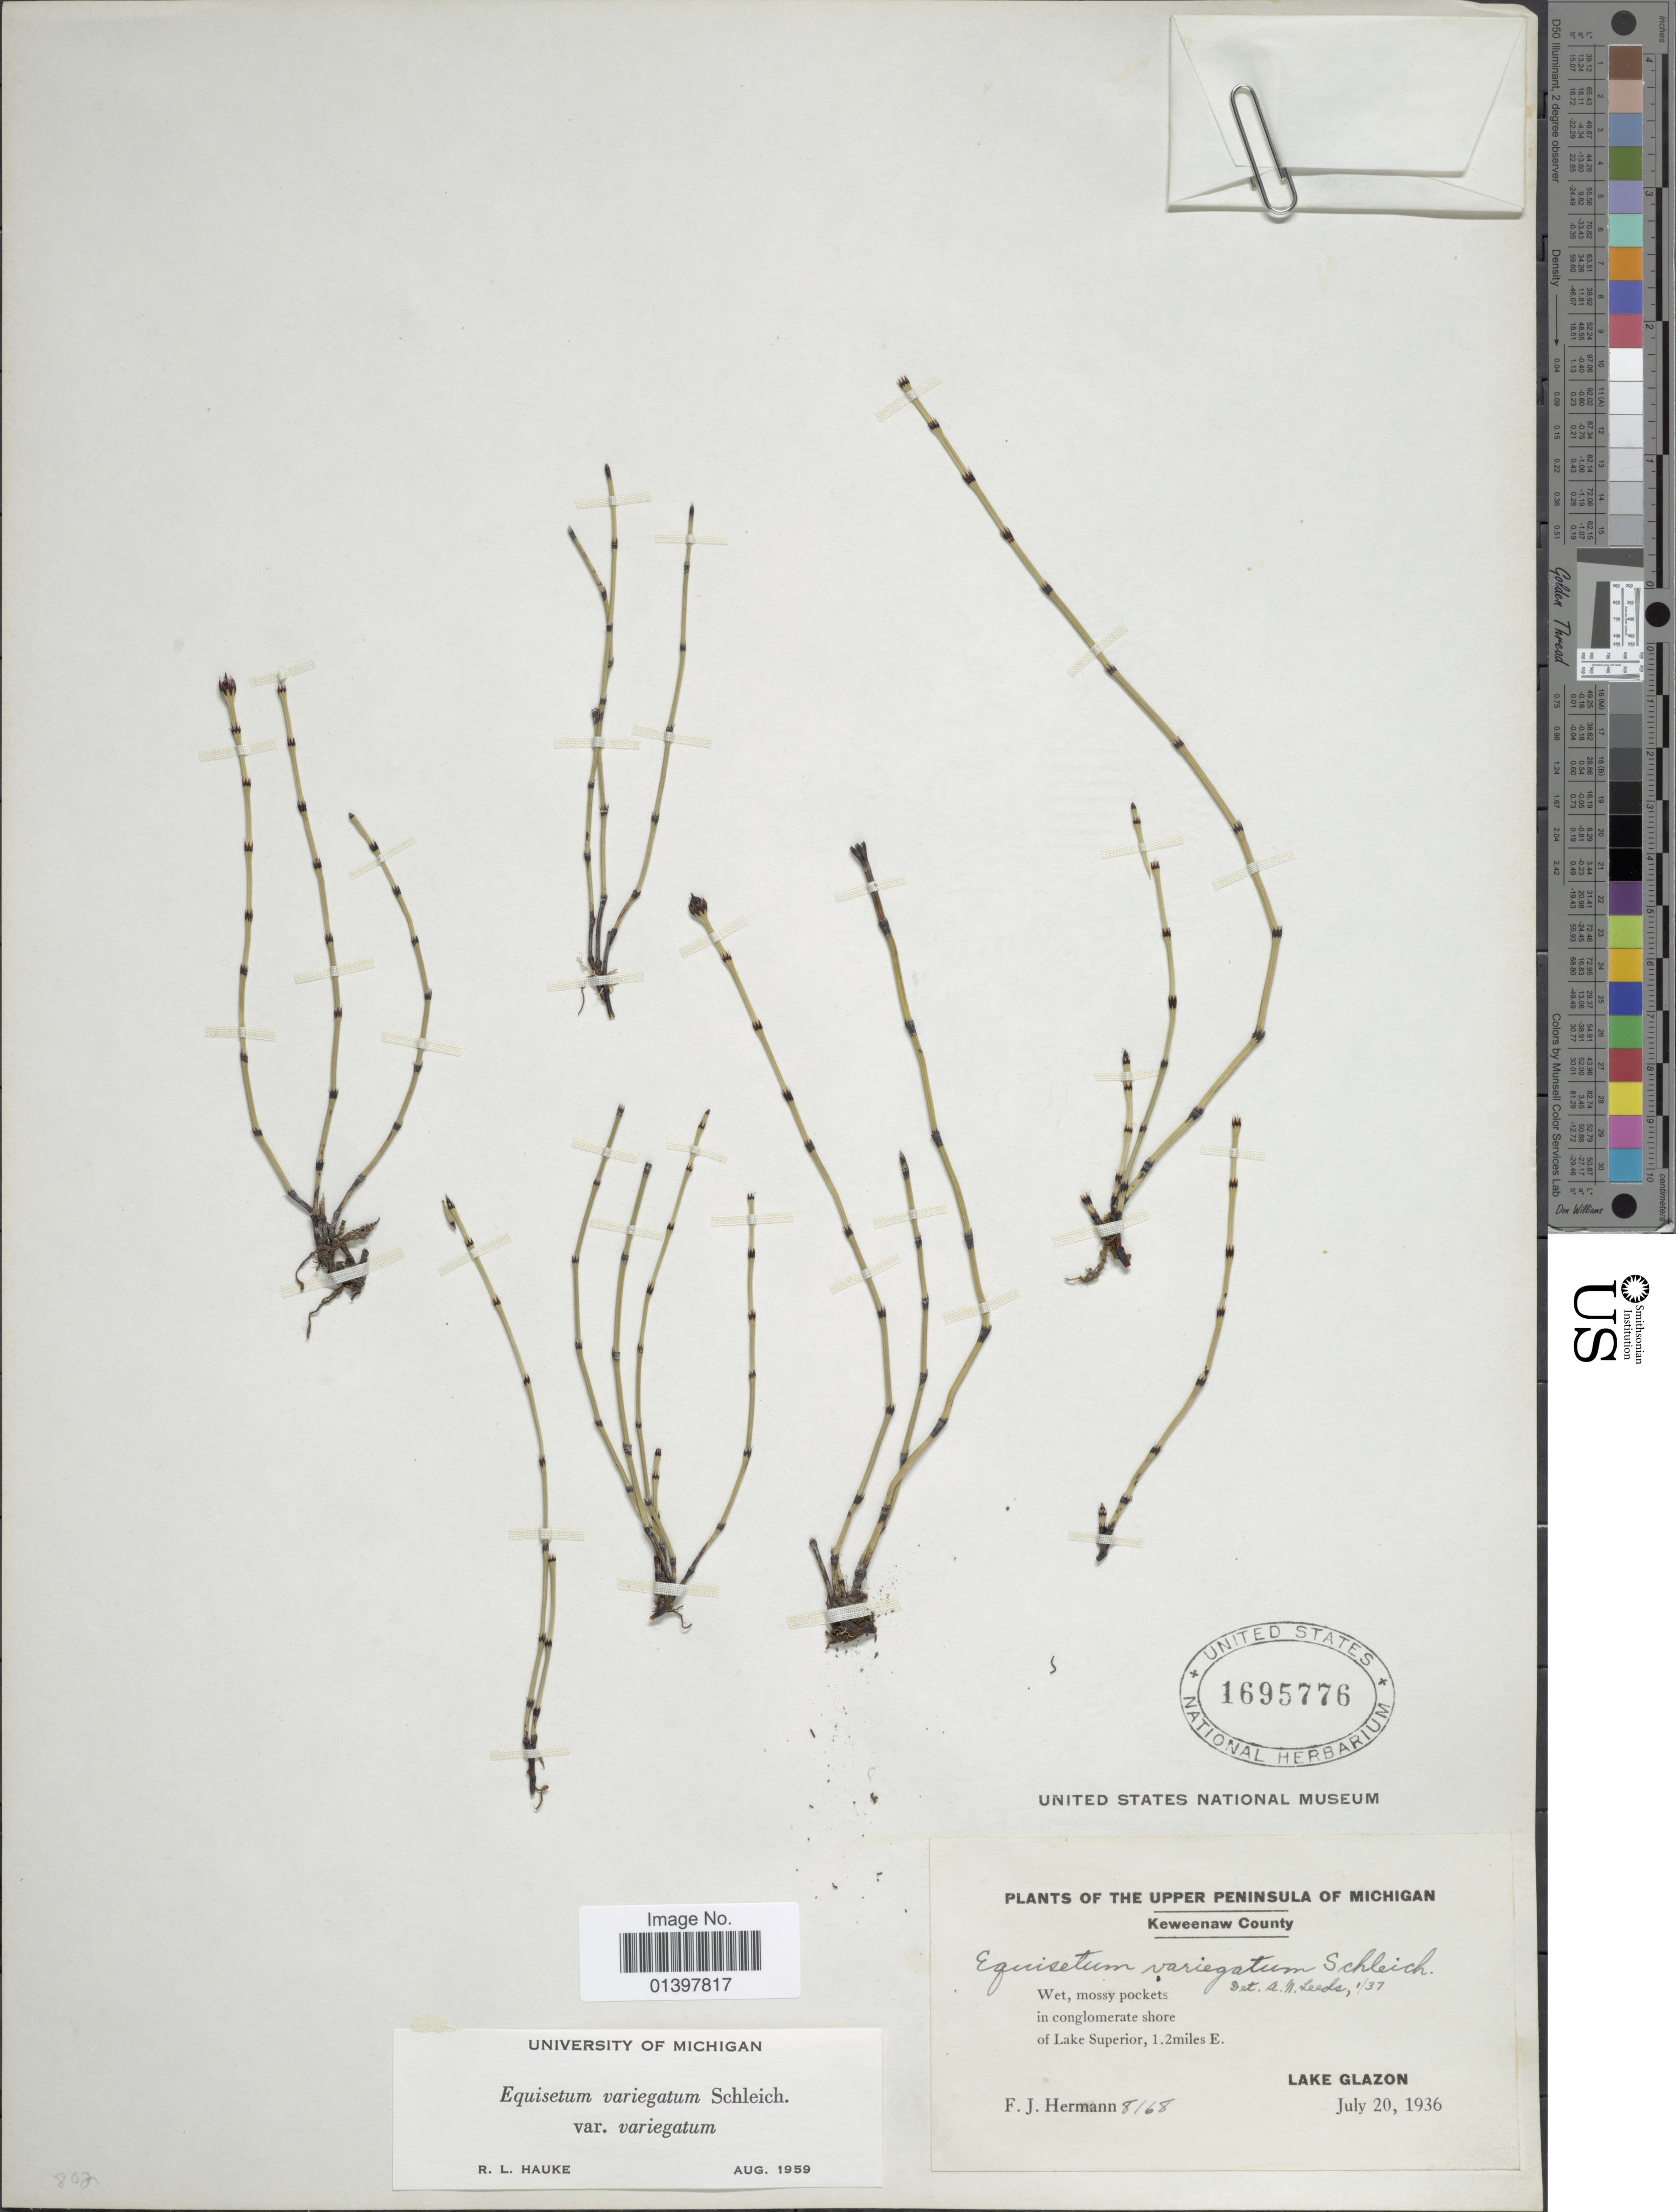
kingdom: Plantae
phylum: Tracheophyta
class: Polypodiopsida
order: Equisetales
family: Equisetaceae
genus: Equisetum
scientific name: Equisetum variegatum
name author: Schleich. ex F. Weber & D. Mohr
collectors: F. J. Hermann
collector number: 8168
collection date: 1936-07-20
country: United States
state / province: Michigan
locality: Upper Peninsula, Keweenaw County, wet, mossy pockets, in conglomerate shore of Lake Superior, 1.2 miles E. , lake Glazon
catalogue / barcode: US 1695776